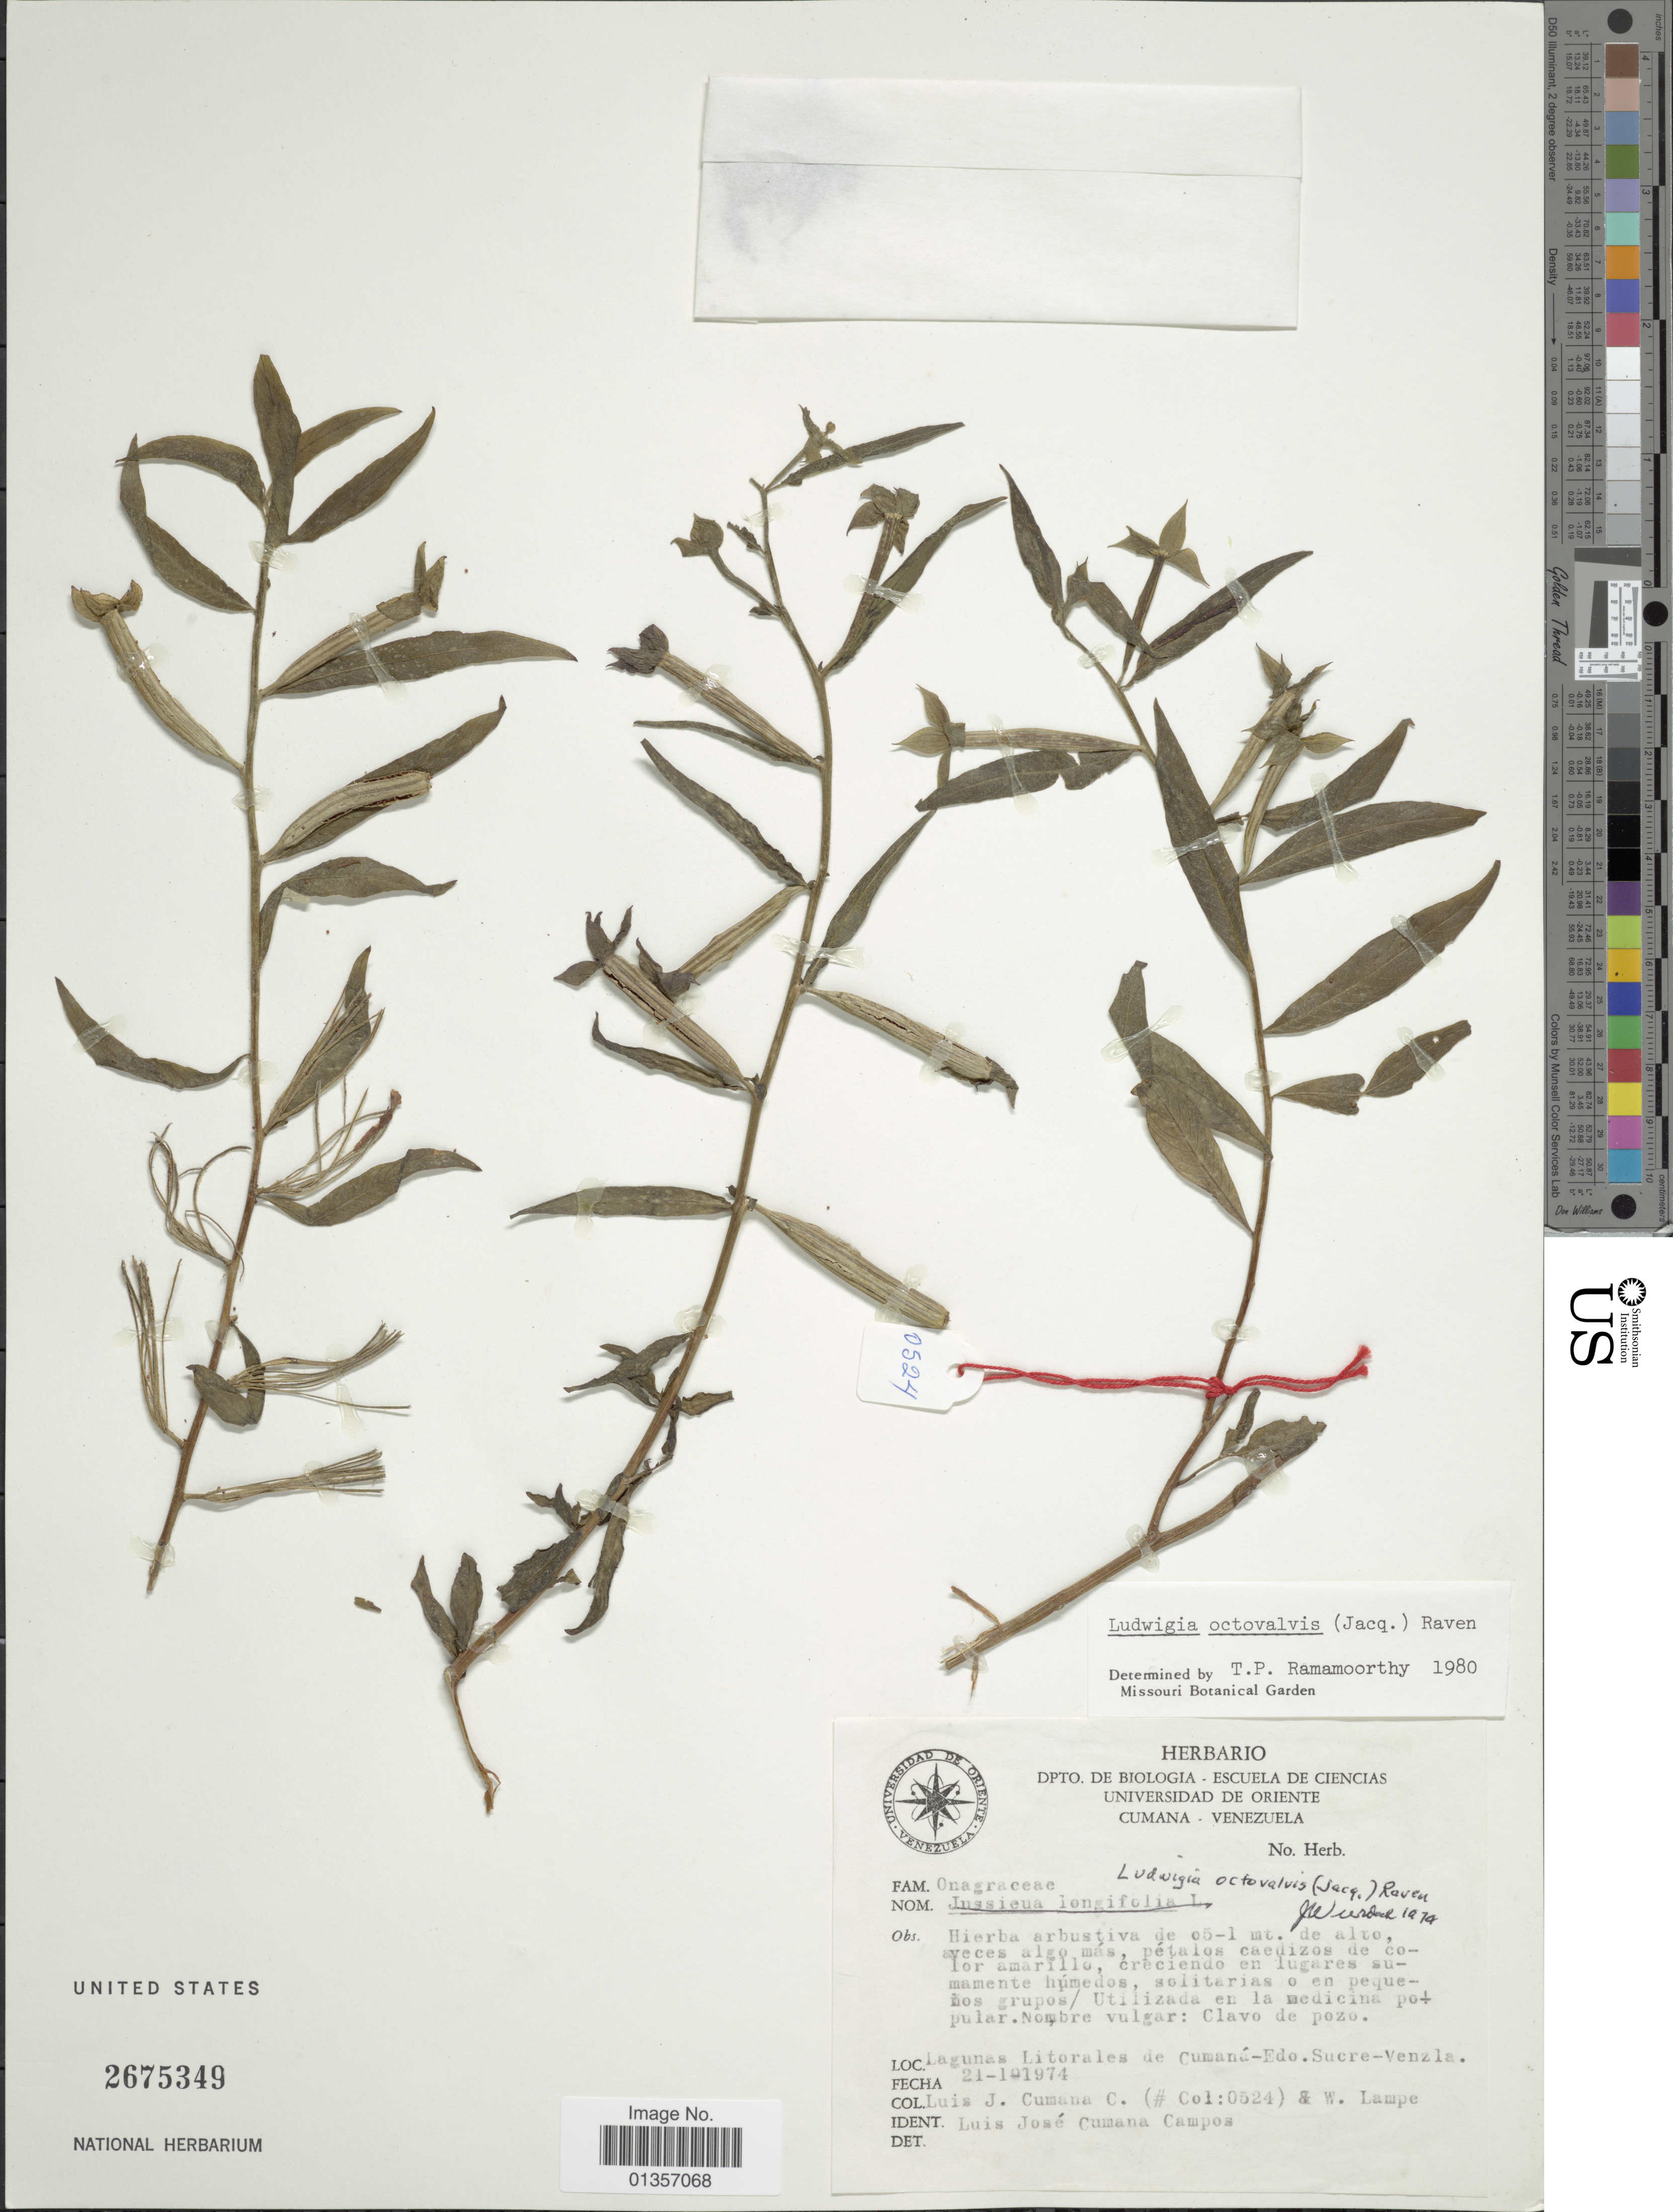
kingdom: Plantae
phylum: Tracheophyta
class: Magnoliopsida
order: Myrtales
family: Onagraceae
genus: Ludwigia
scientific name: Ludwigia octovalvis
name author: (Jacq.) P.H. Raven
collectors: L. J. Cumaná C. & W. Lampe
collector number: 0524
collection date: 1974-01-21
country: Venezuela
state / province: Sucre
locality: Lagunas Litorales de Cumaná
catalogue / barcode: US 2675349